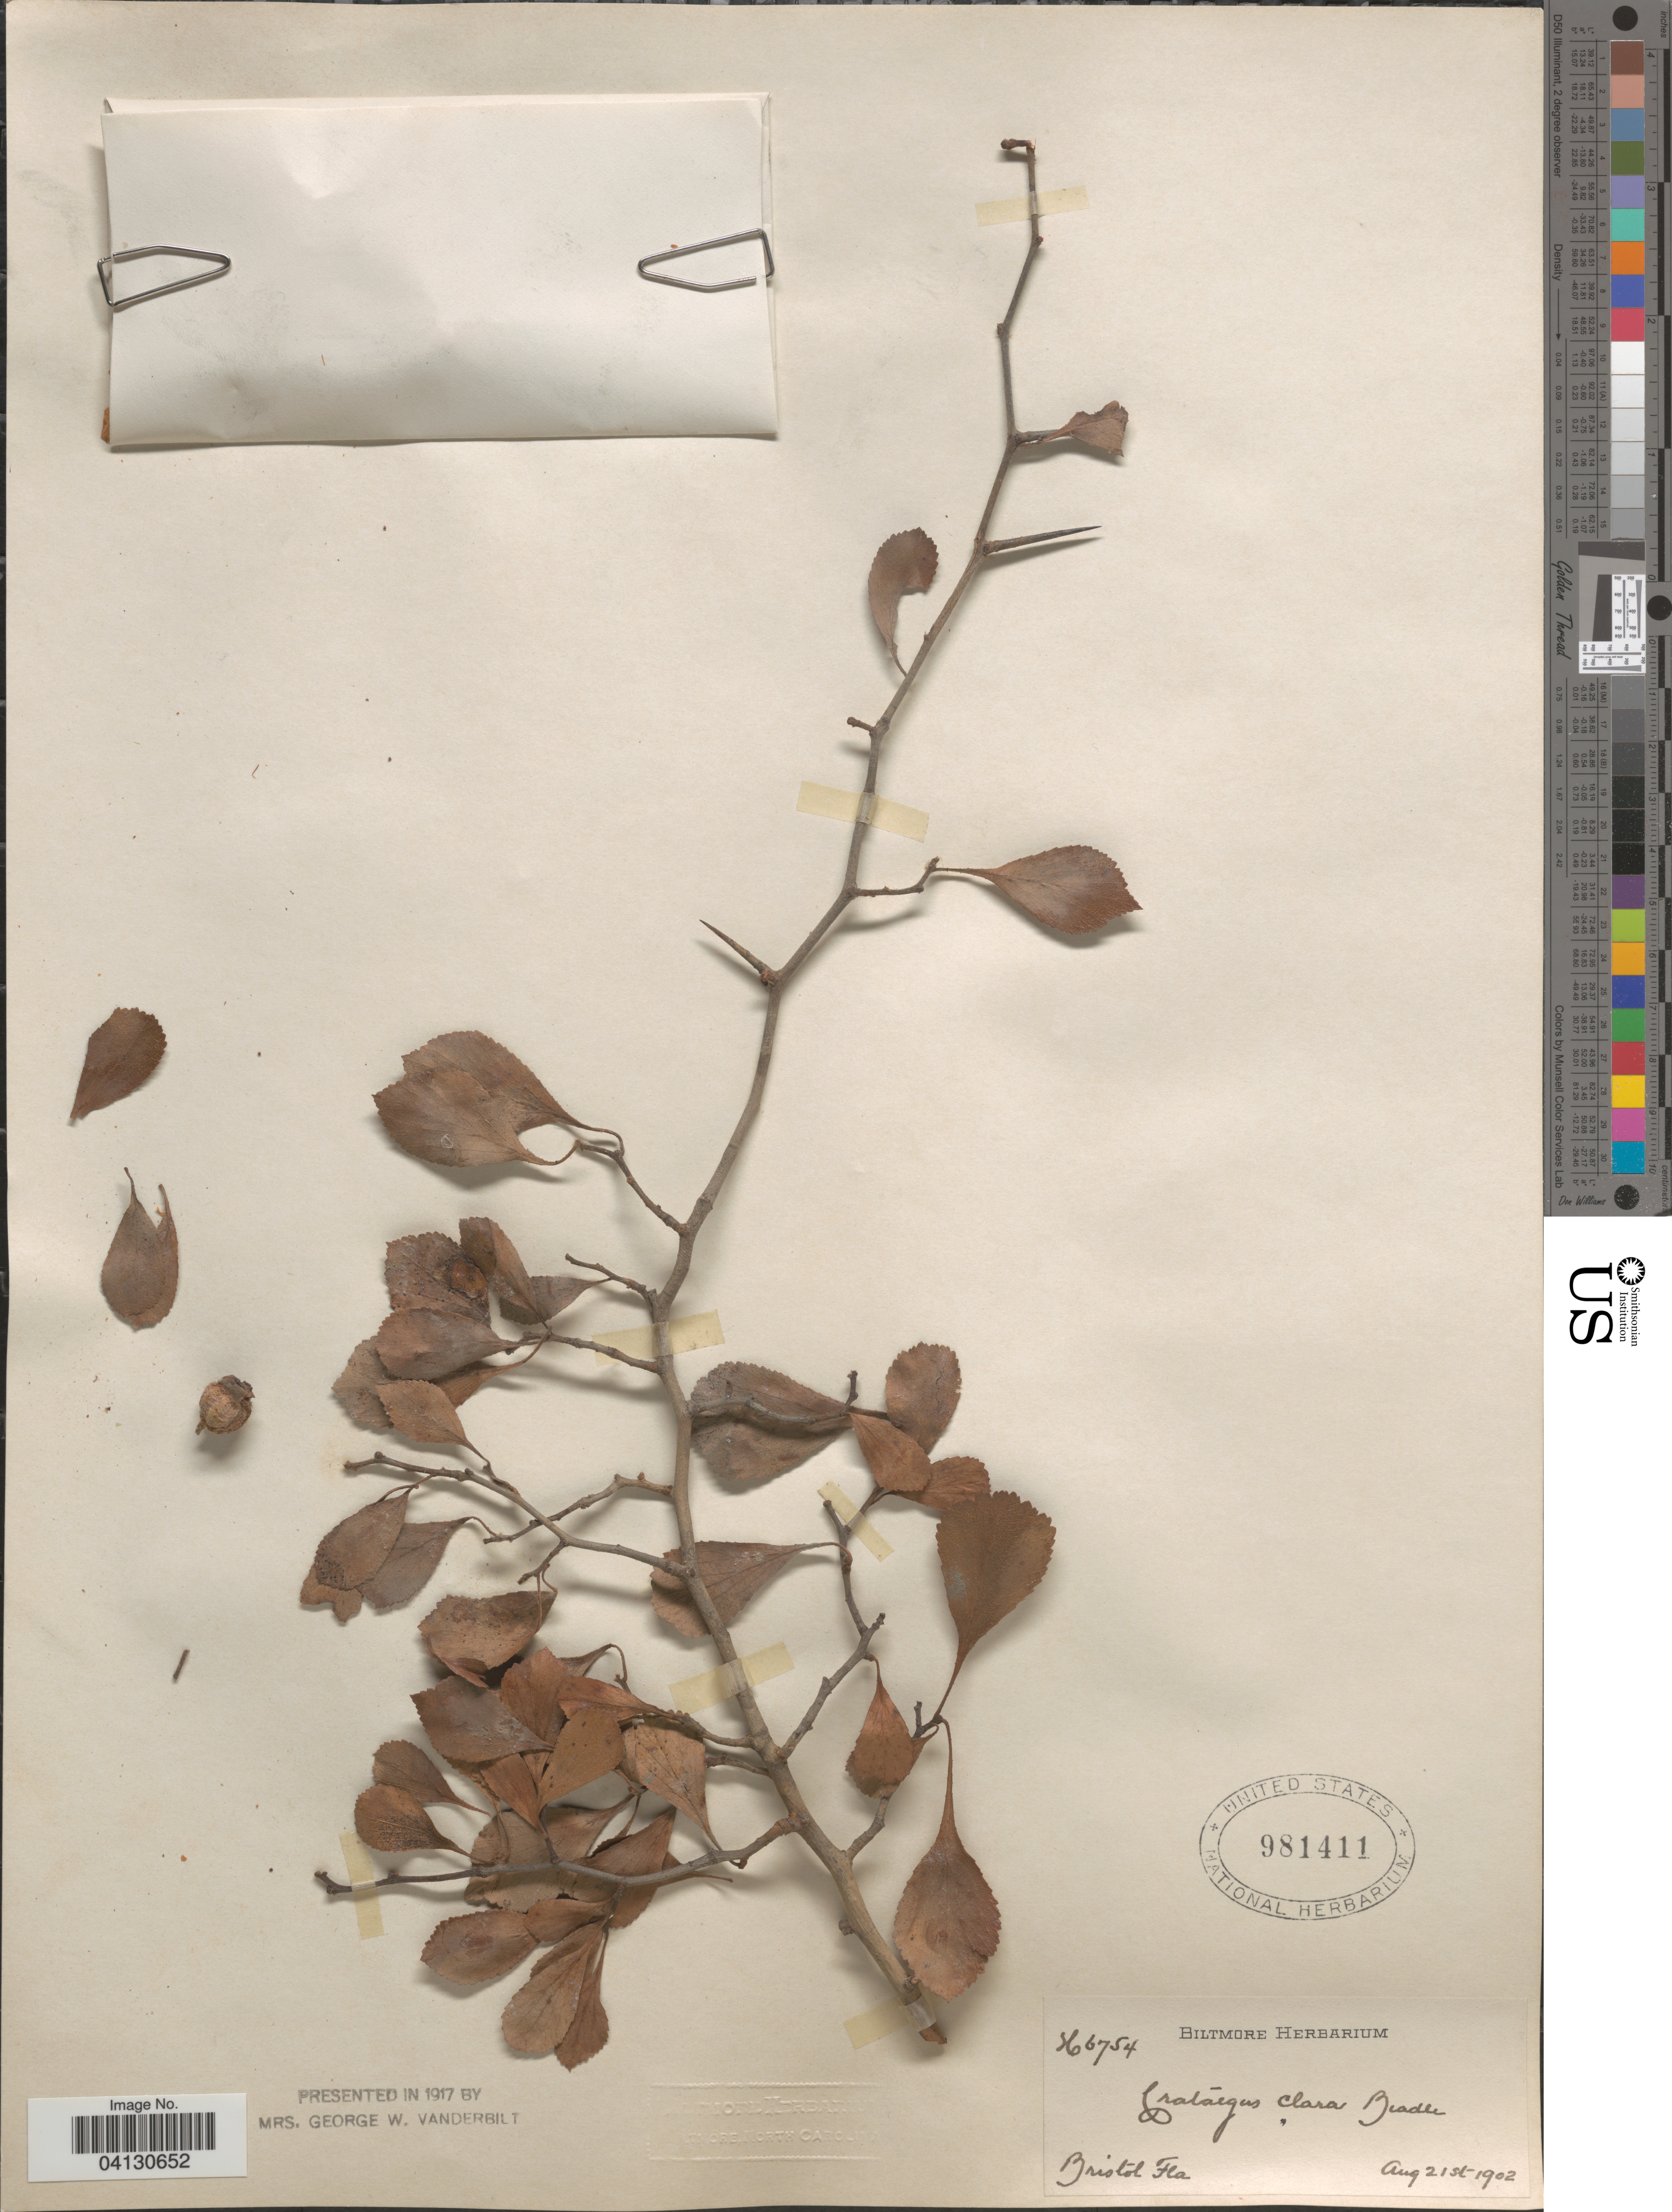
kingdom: Plantae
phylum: Tracheophyta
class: Magnoliopsida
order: Rosales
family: Rosaceae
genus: Crataegus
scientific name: Crataegus clara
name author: Beadle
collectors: ex herb. Biltmore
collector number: H6754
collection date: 1902-08-21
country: United States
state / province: Florida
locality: Bristol.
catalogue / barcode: US 981411